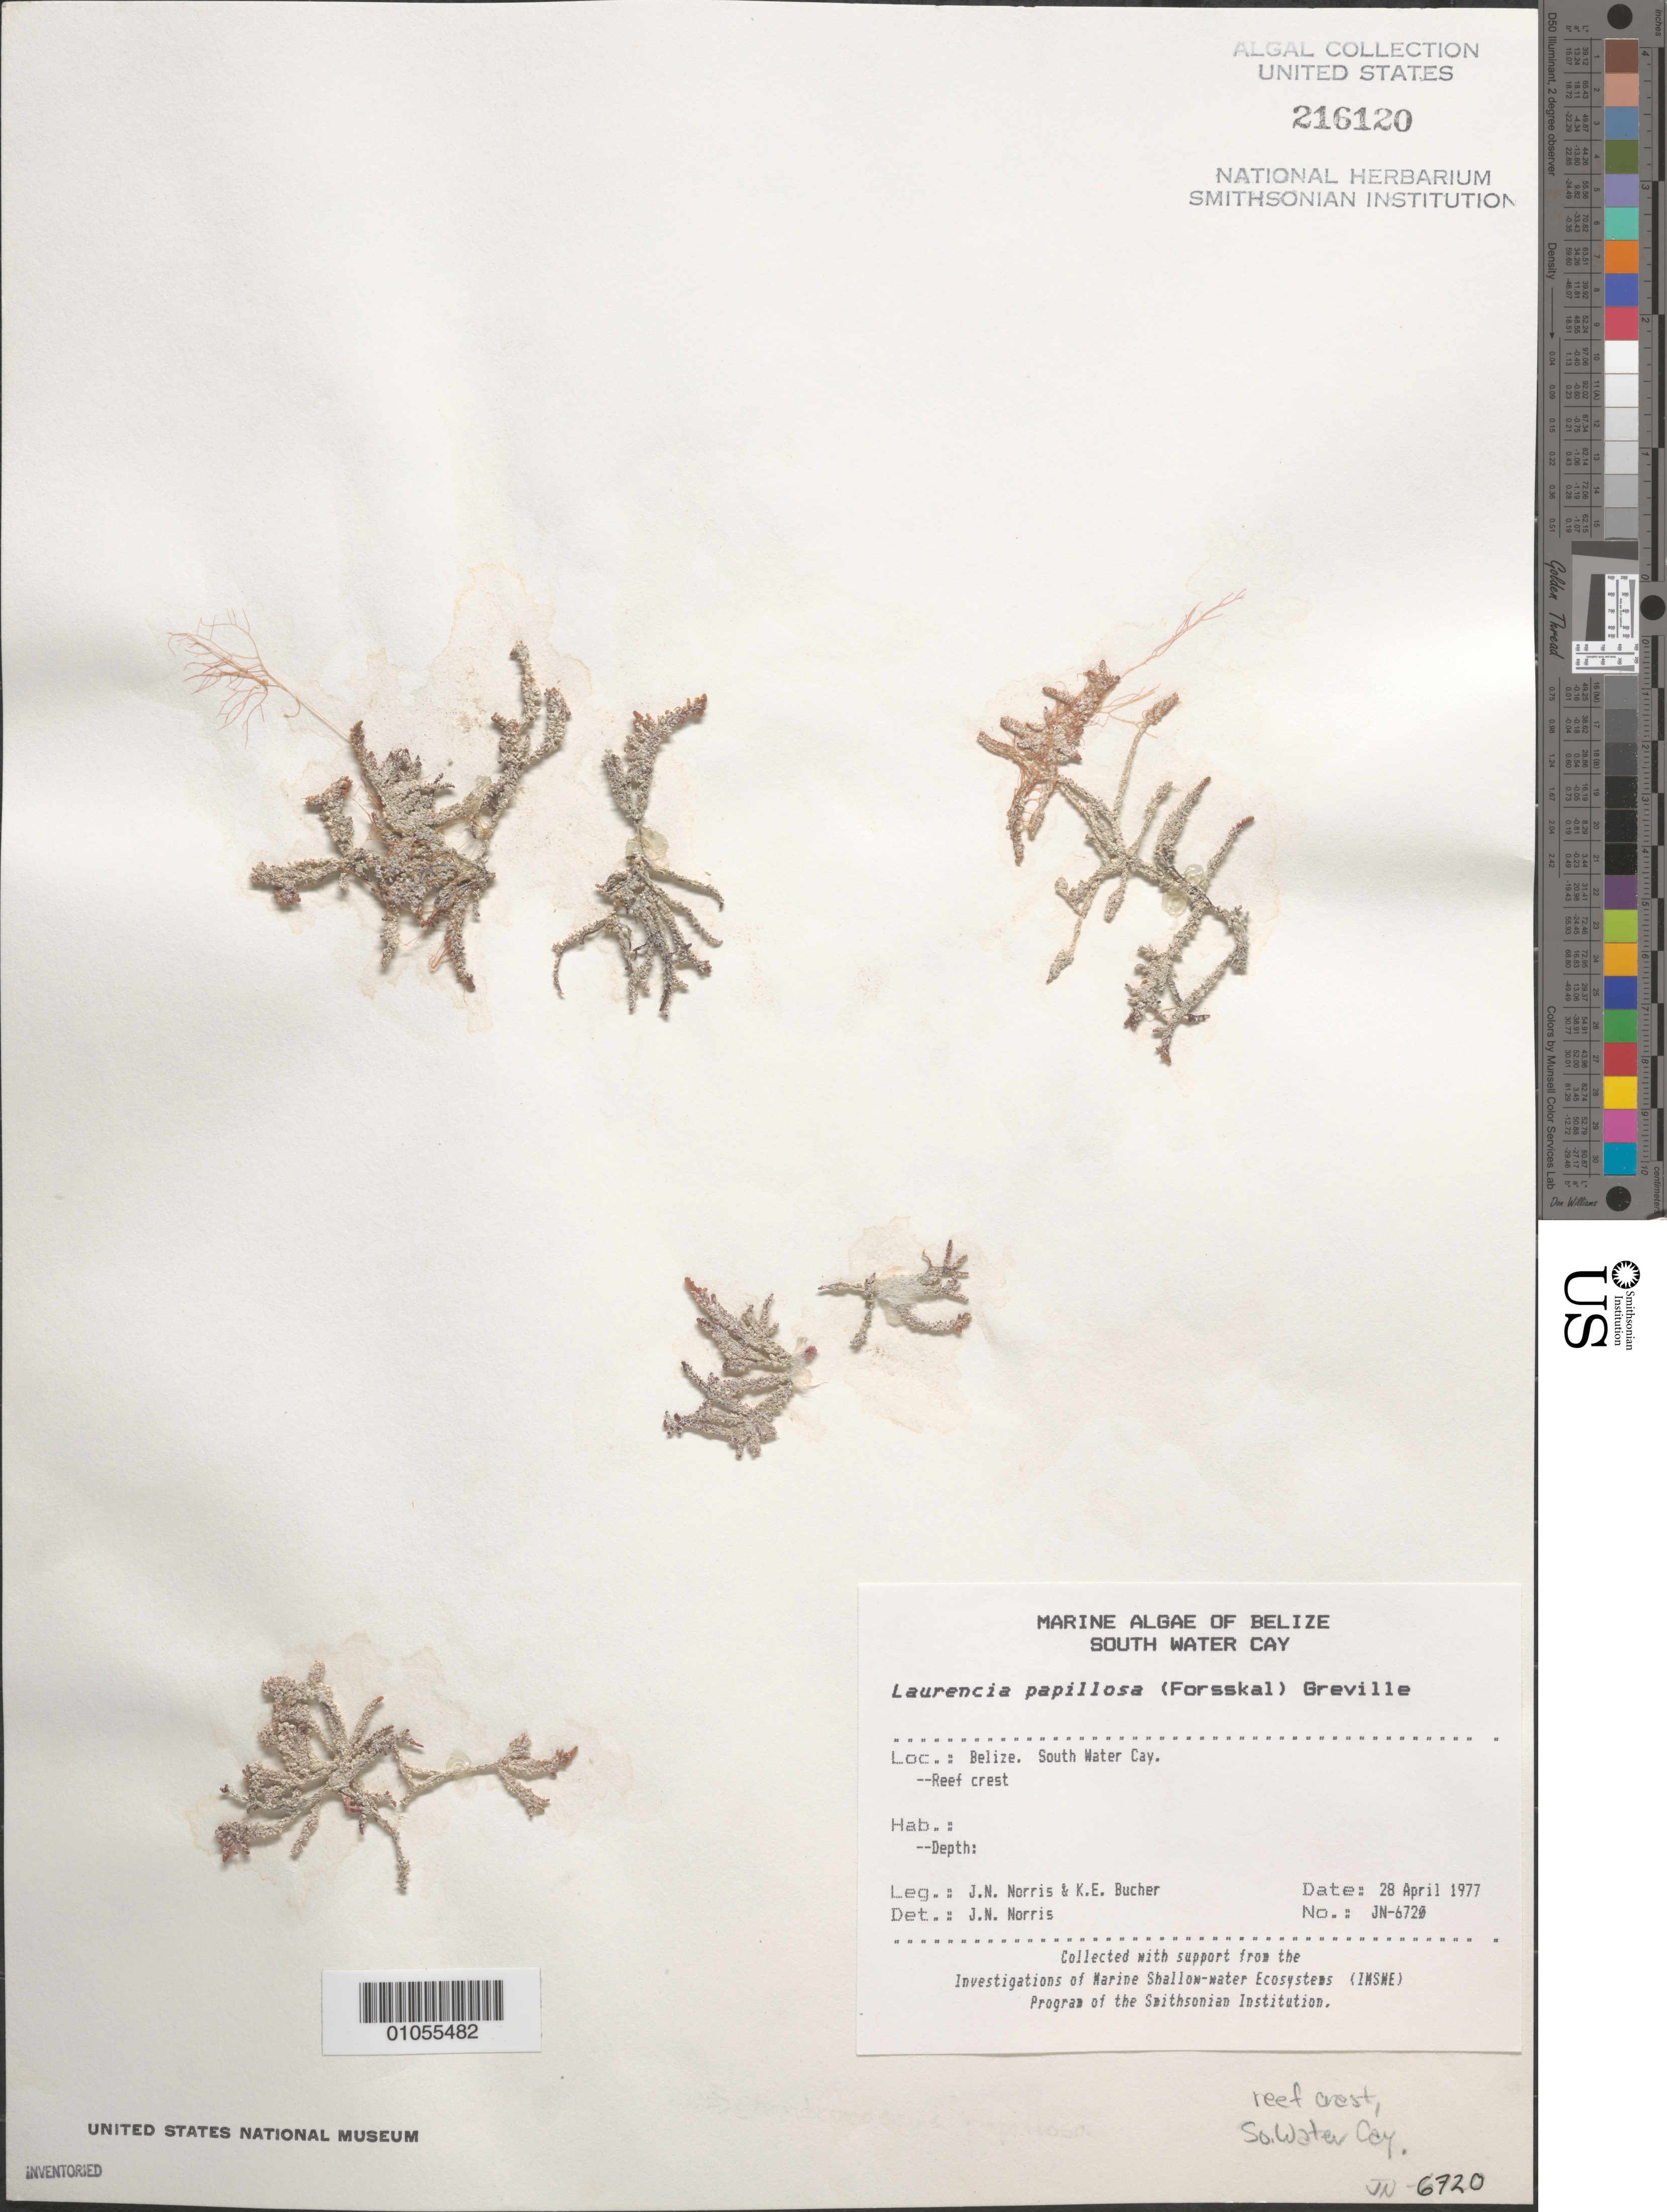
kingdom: Plantae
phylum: Rhodophyta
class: Florideophyceae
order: Ceramiales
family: Rhodomelaceae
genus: Palisada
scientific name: Palisada perforata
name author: (Bory) K.W. Nam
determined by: Algae name updating Project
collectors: J. N. Norris & K. E. Bucher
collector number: JN-6720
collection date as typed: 28 Apr 1977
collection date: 1977-04-28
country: Belize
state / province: Stann Creek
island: South Water Cay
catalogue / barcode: US 16120